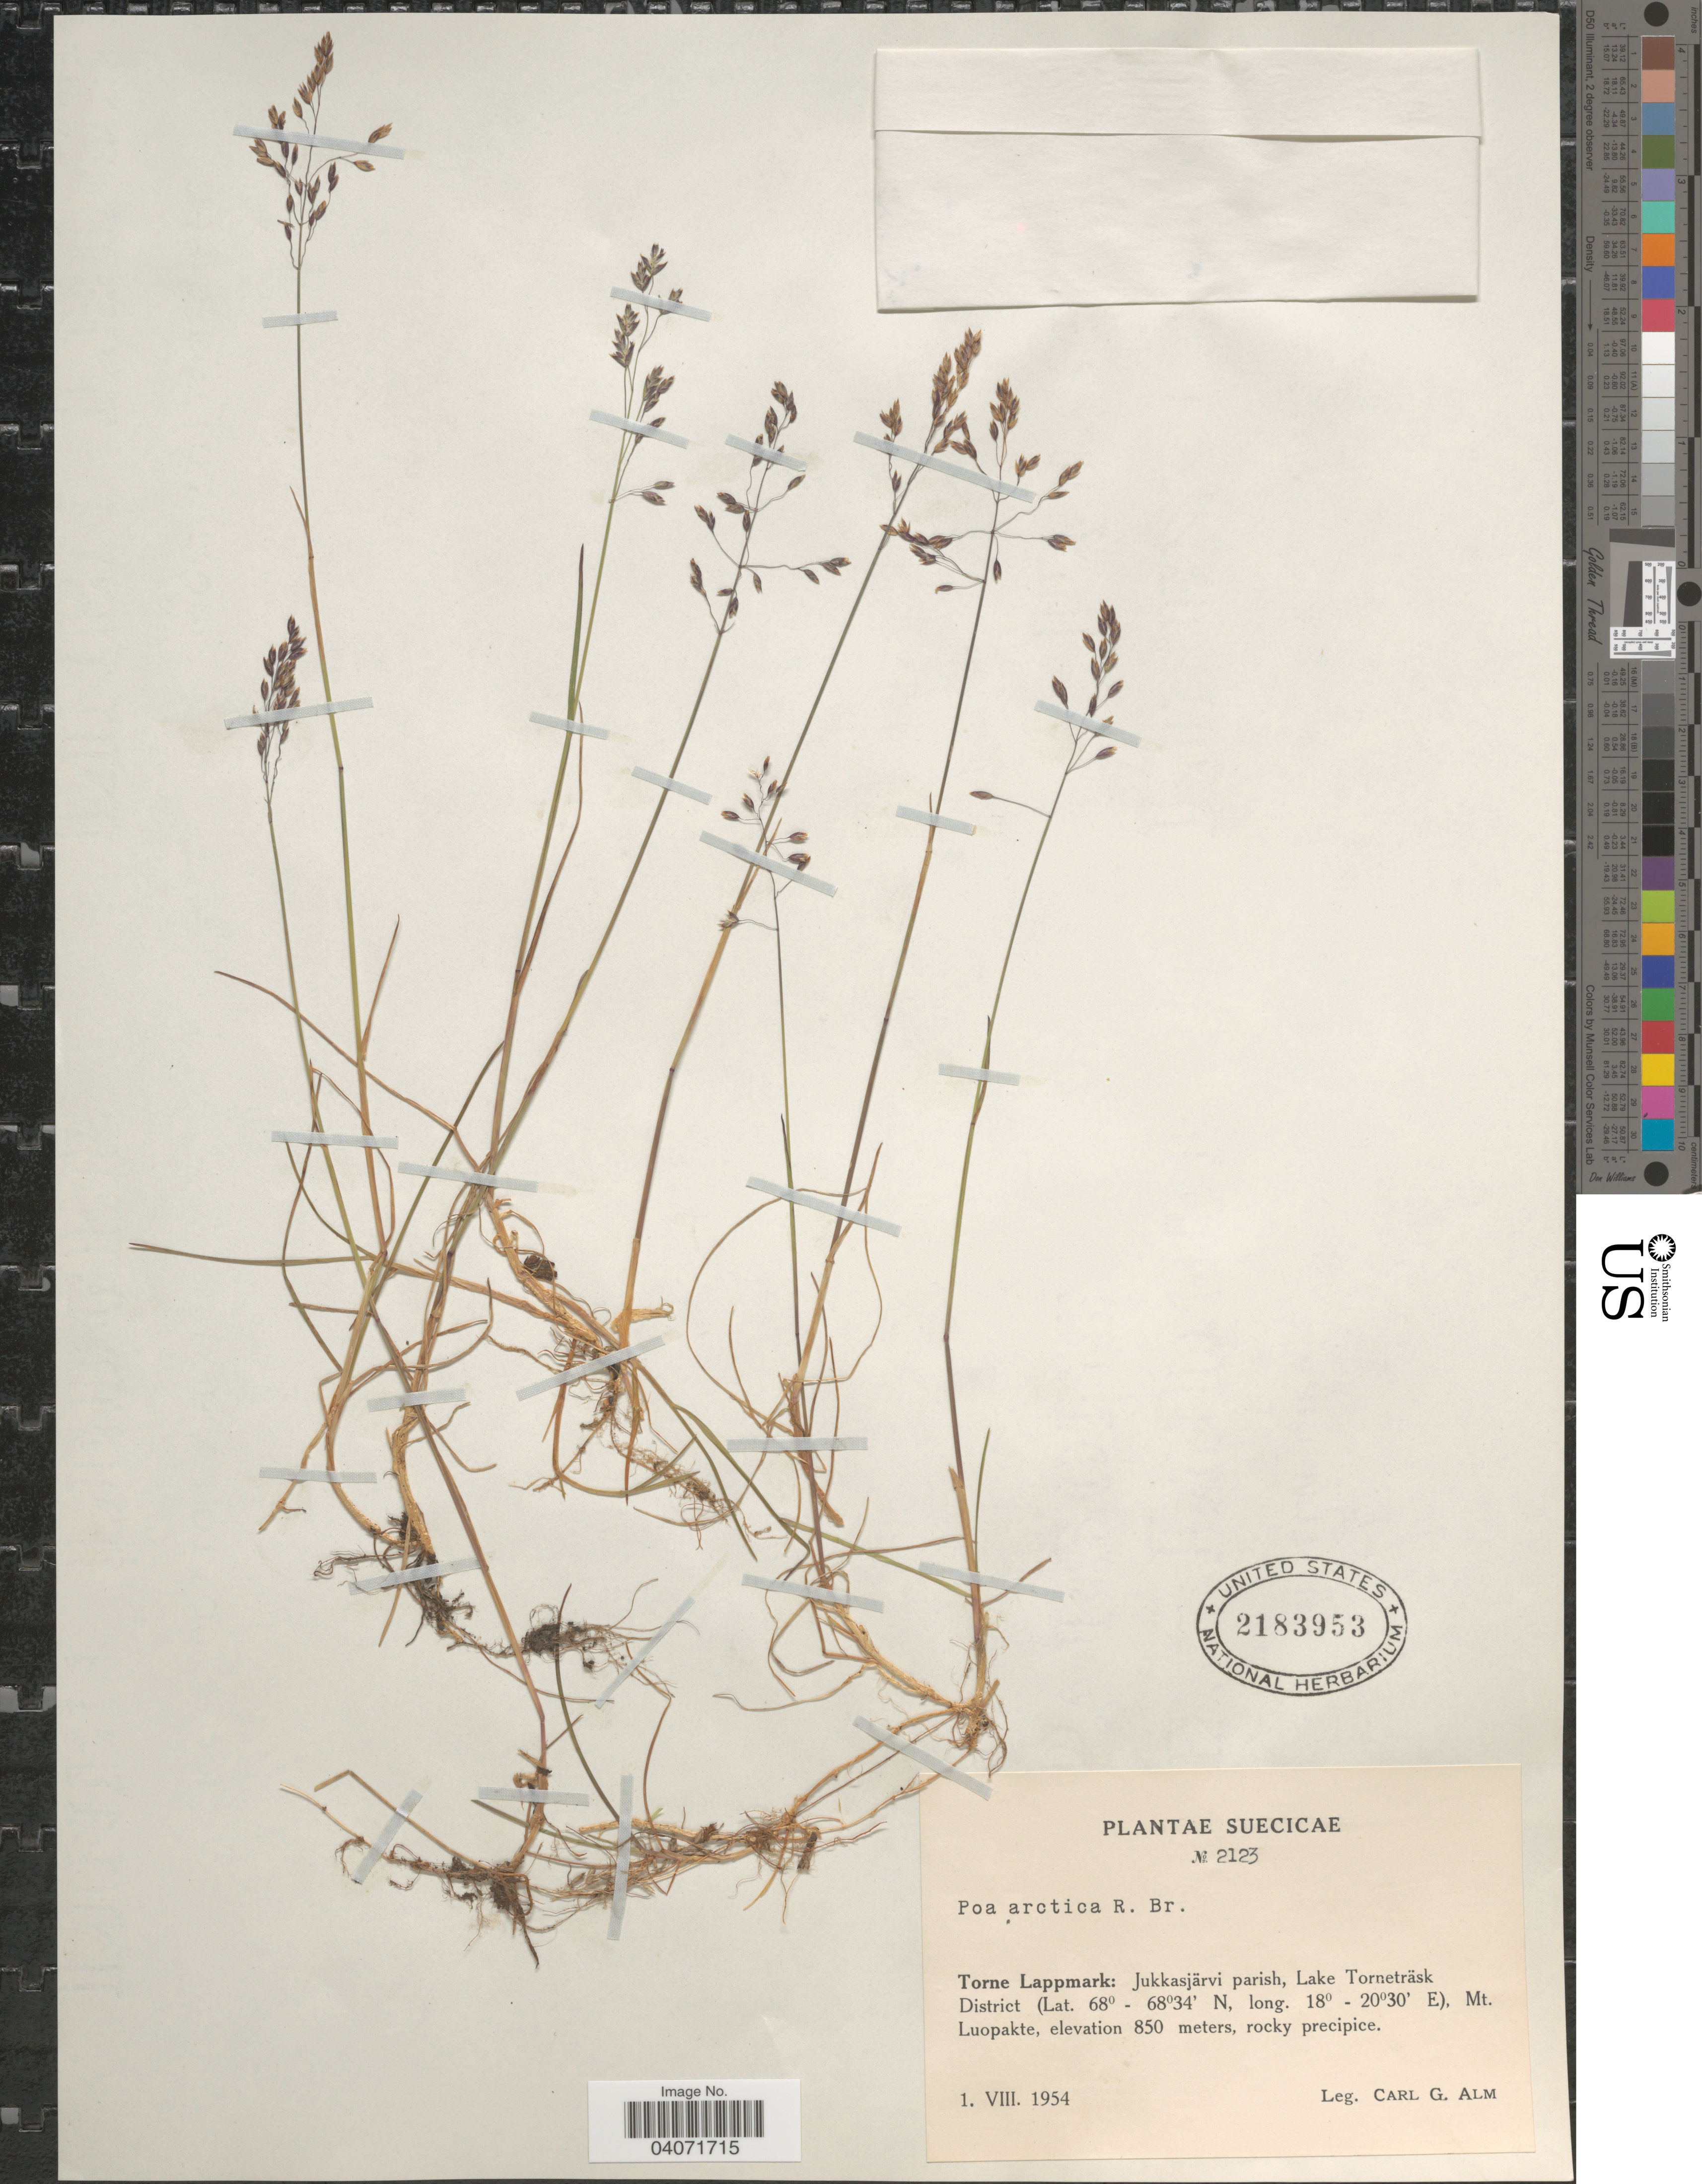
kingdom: Plantae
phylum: Tracheophyta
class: Liliopsida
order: Poales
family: Poaceae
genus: Poa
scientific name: Poa arctica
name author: R. Br.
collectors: C. G. Alm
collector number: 2123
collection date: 1954-08-01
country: Sweden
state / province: Norrbotten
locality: Suecicae. Torne Lappmark: Jukkasjärvi parish, Lake Torneträsk District, Mt. Luopakte.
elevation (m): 850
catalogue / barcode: US 2183953